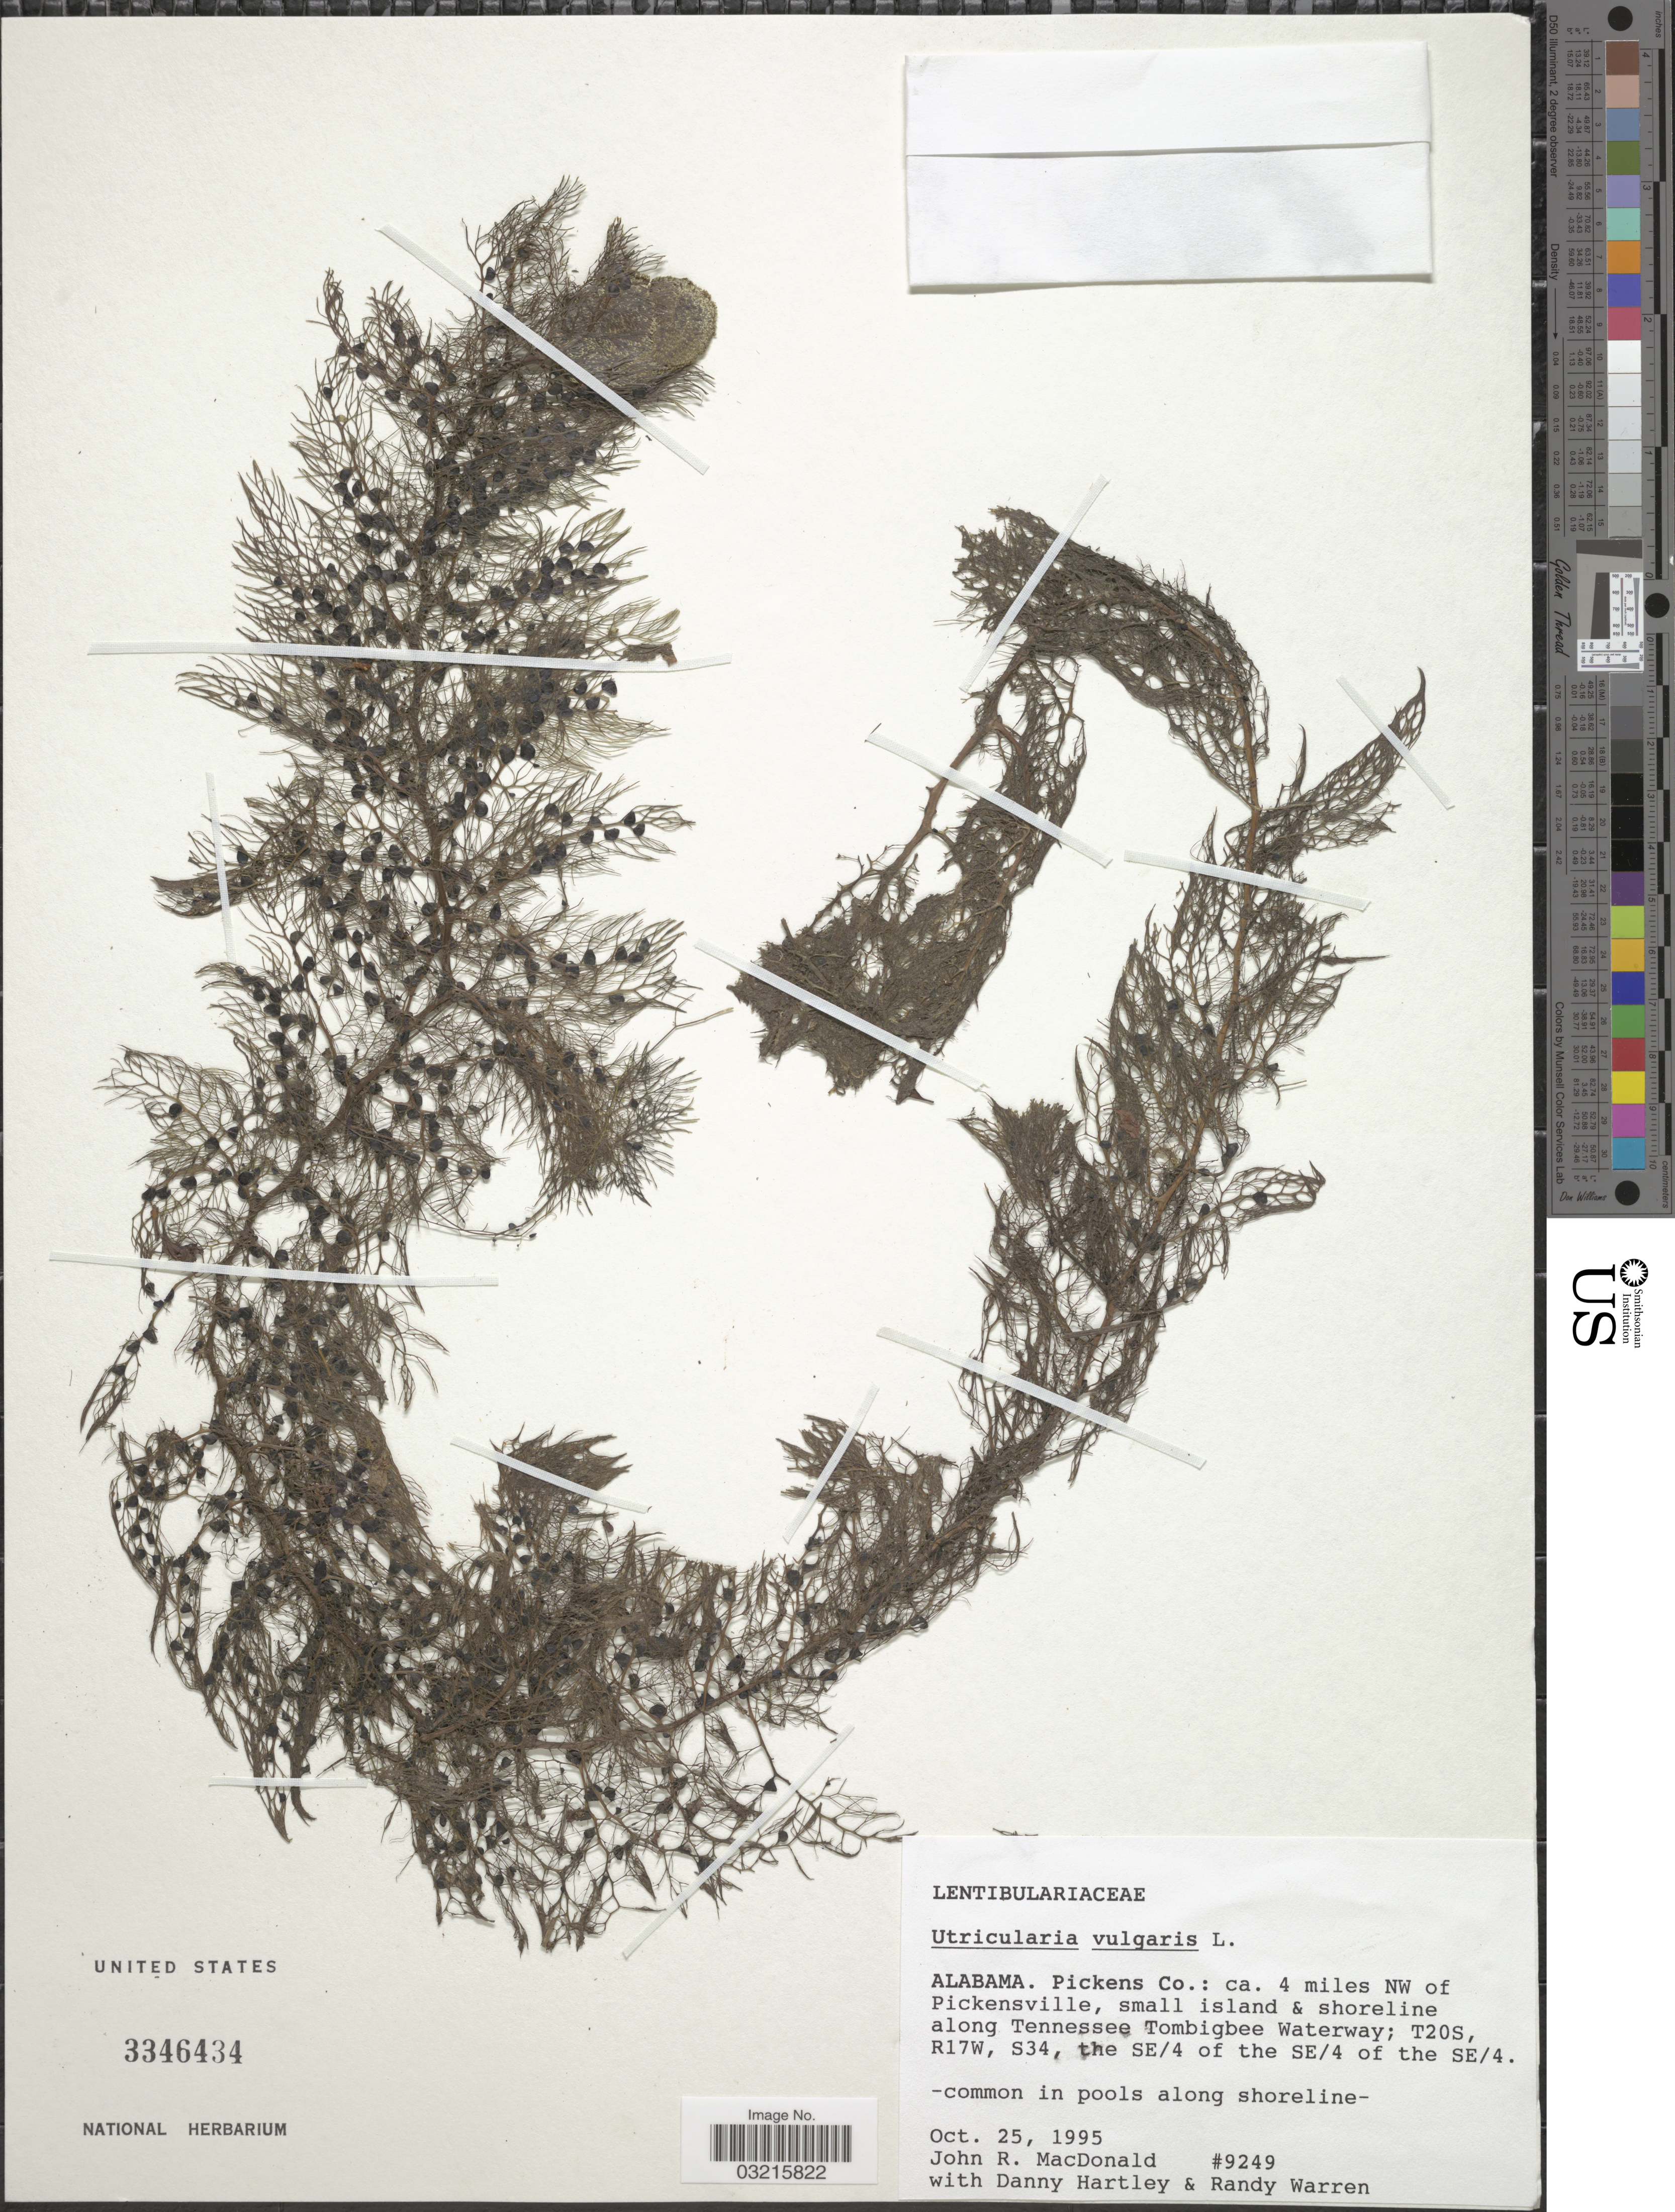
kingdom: Plantae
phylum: Tracheophyta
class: Magnoliopsida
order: Lamiales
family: Lentibulariaceae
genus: Utricularia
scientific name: Utricularia vulgaris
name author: L.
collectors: J. MacDonald, D. Hartley & R. Warren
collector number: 9249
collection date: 1995-10-25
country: United States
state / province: Alabama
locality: Pickens Co.: ca. 4 miles NW of Pickensville, small island & shoreline along Tennessee Tombigbee Waterway; T20S, R17W, S34, the SE/4 of the SE/4 of the SE/4.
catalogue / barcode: US 3346434